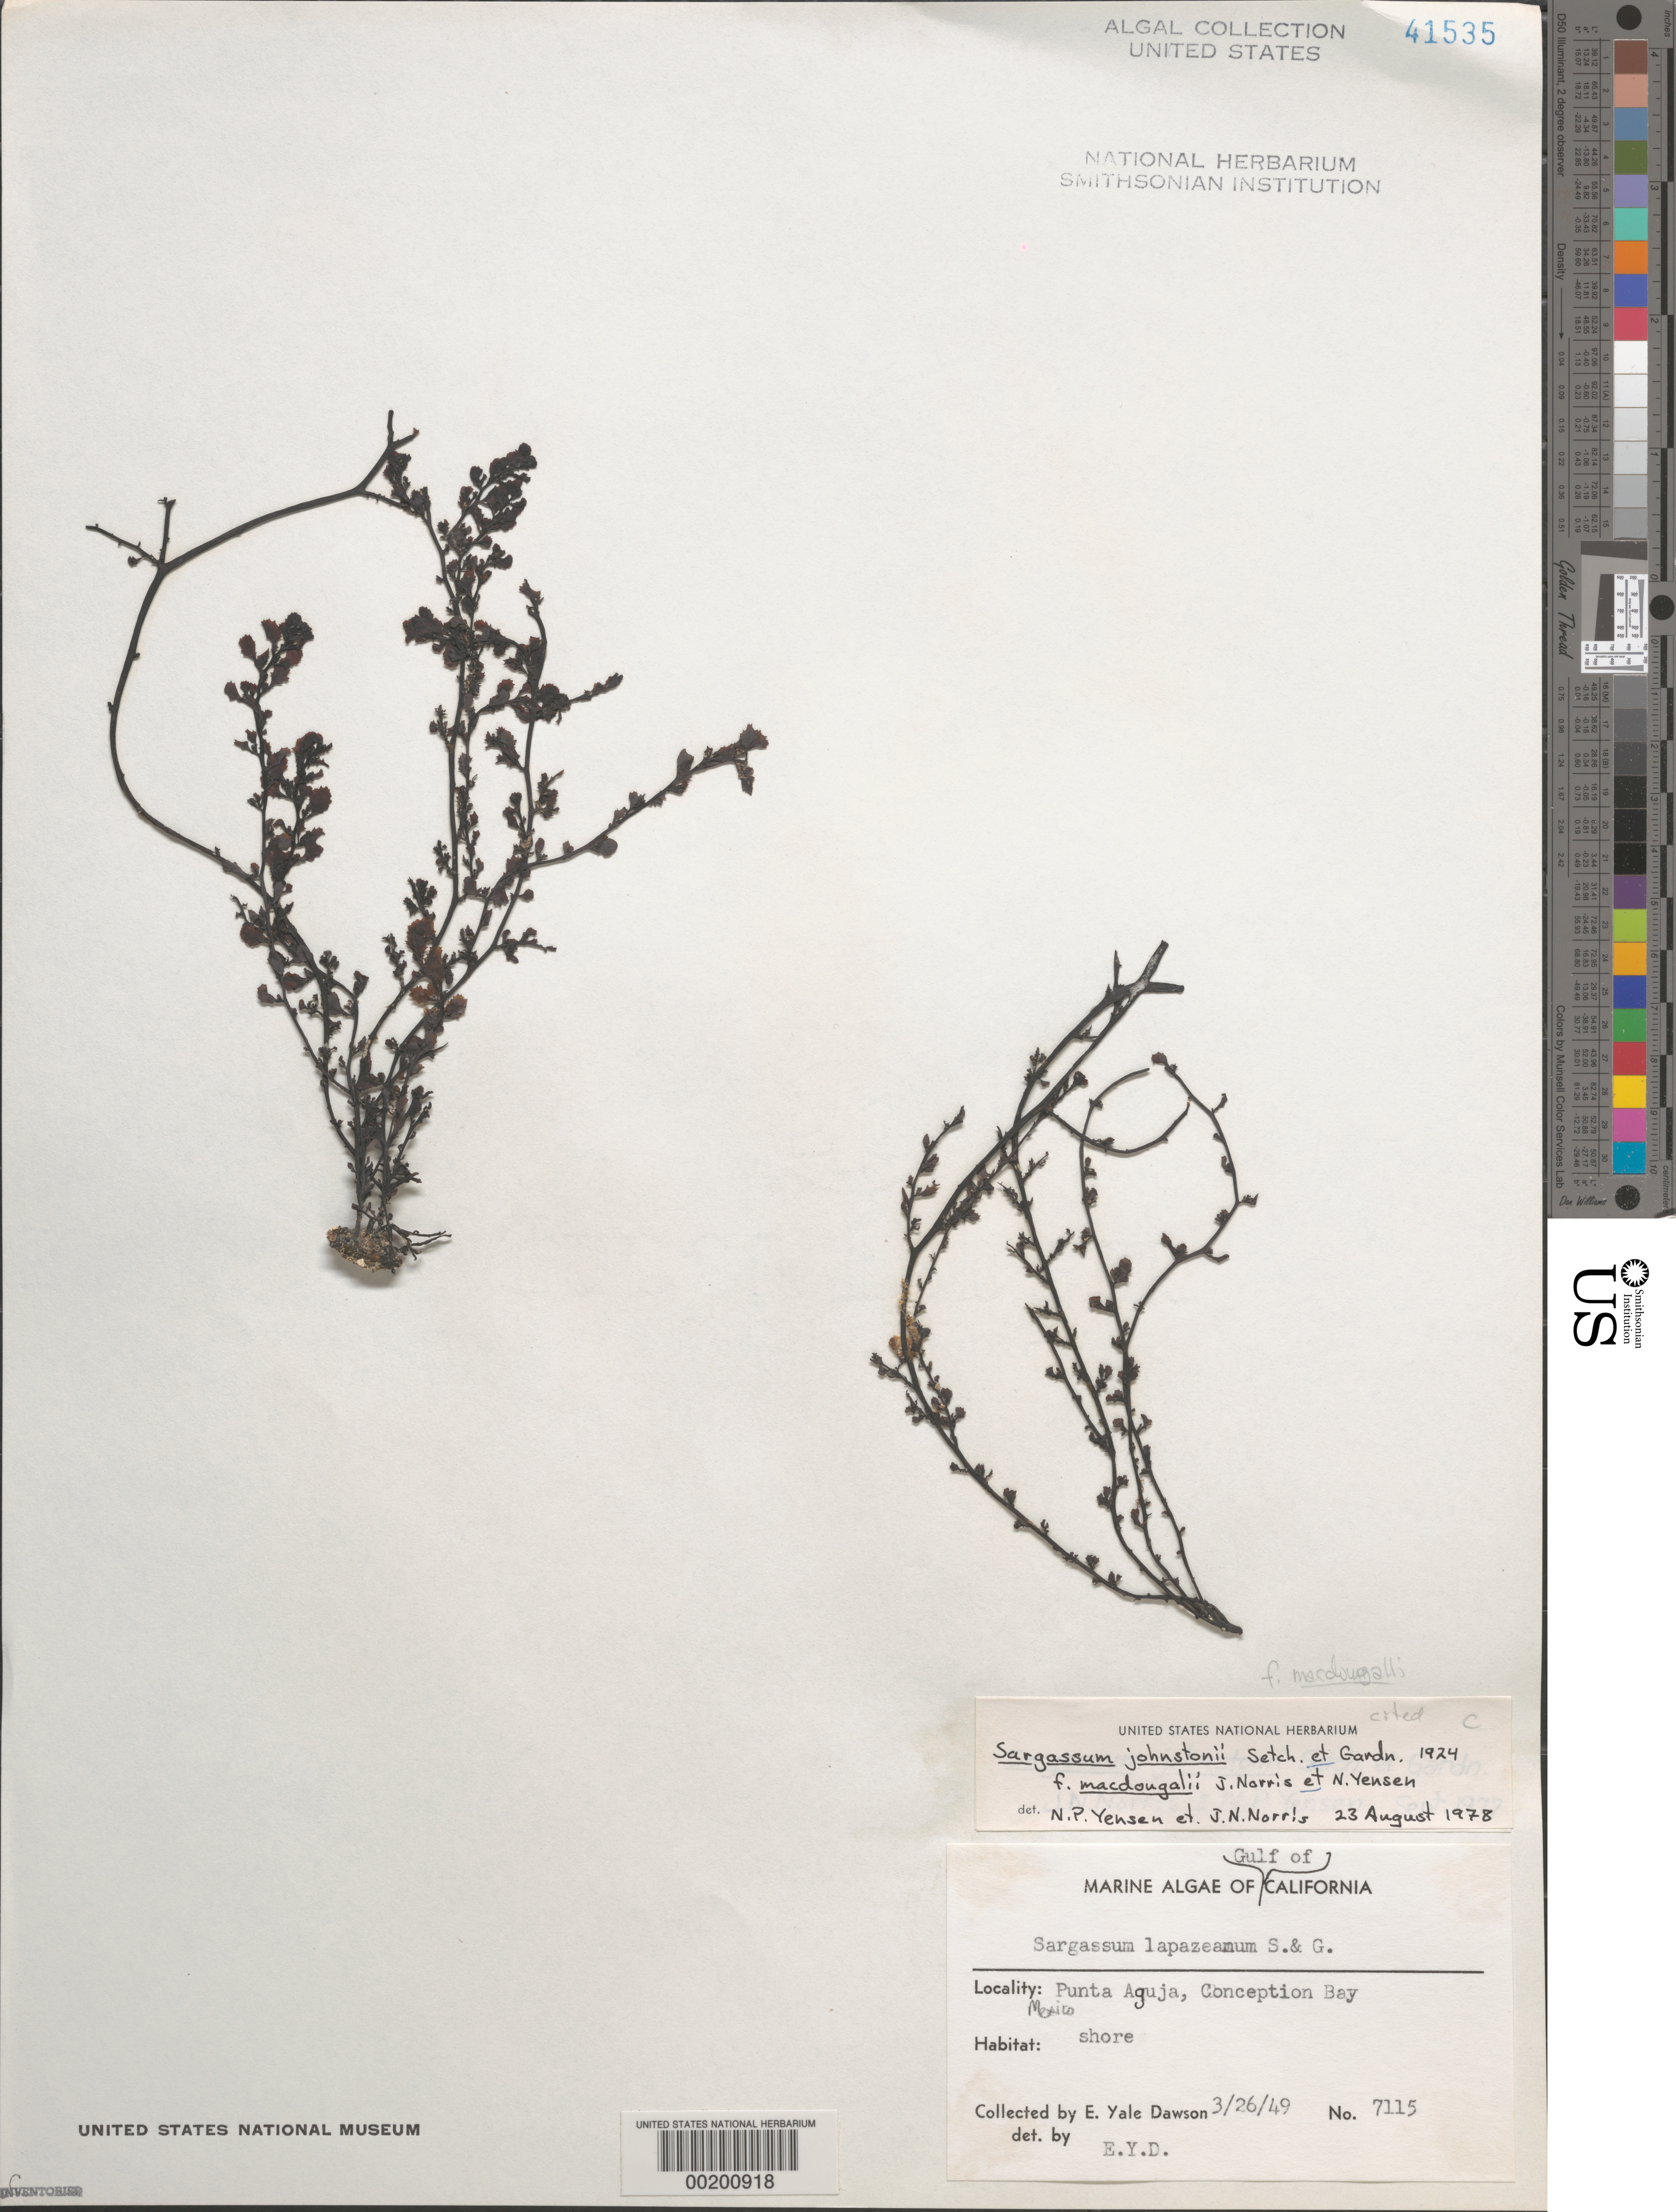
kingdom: Chromista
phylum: Ochrophyta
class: Phaeophyceae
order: Fucales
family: Sargassaceae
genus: Sargassum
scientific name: Sargassum johnstonii f. macdougalii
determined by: Norris, J. N.; Yensen, N. P.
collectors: E. Y. Dawson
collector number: EYD 7115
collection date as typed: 26 Mar 1949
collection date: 1949-03-26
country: Mexico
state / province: Baja California Sur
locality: Punta Aguja, Bahia Concepcion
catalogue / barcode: US 41535